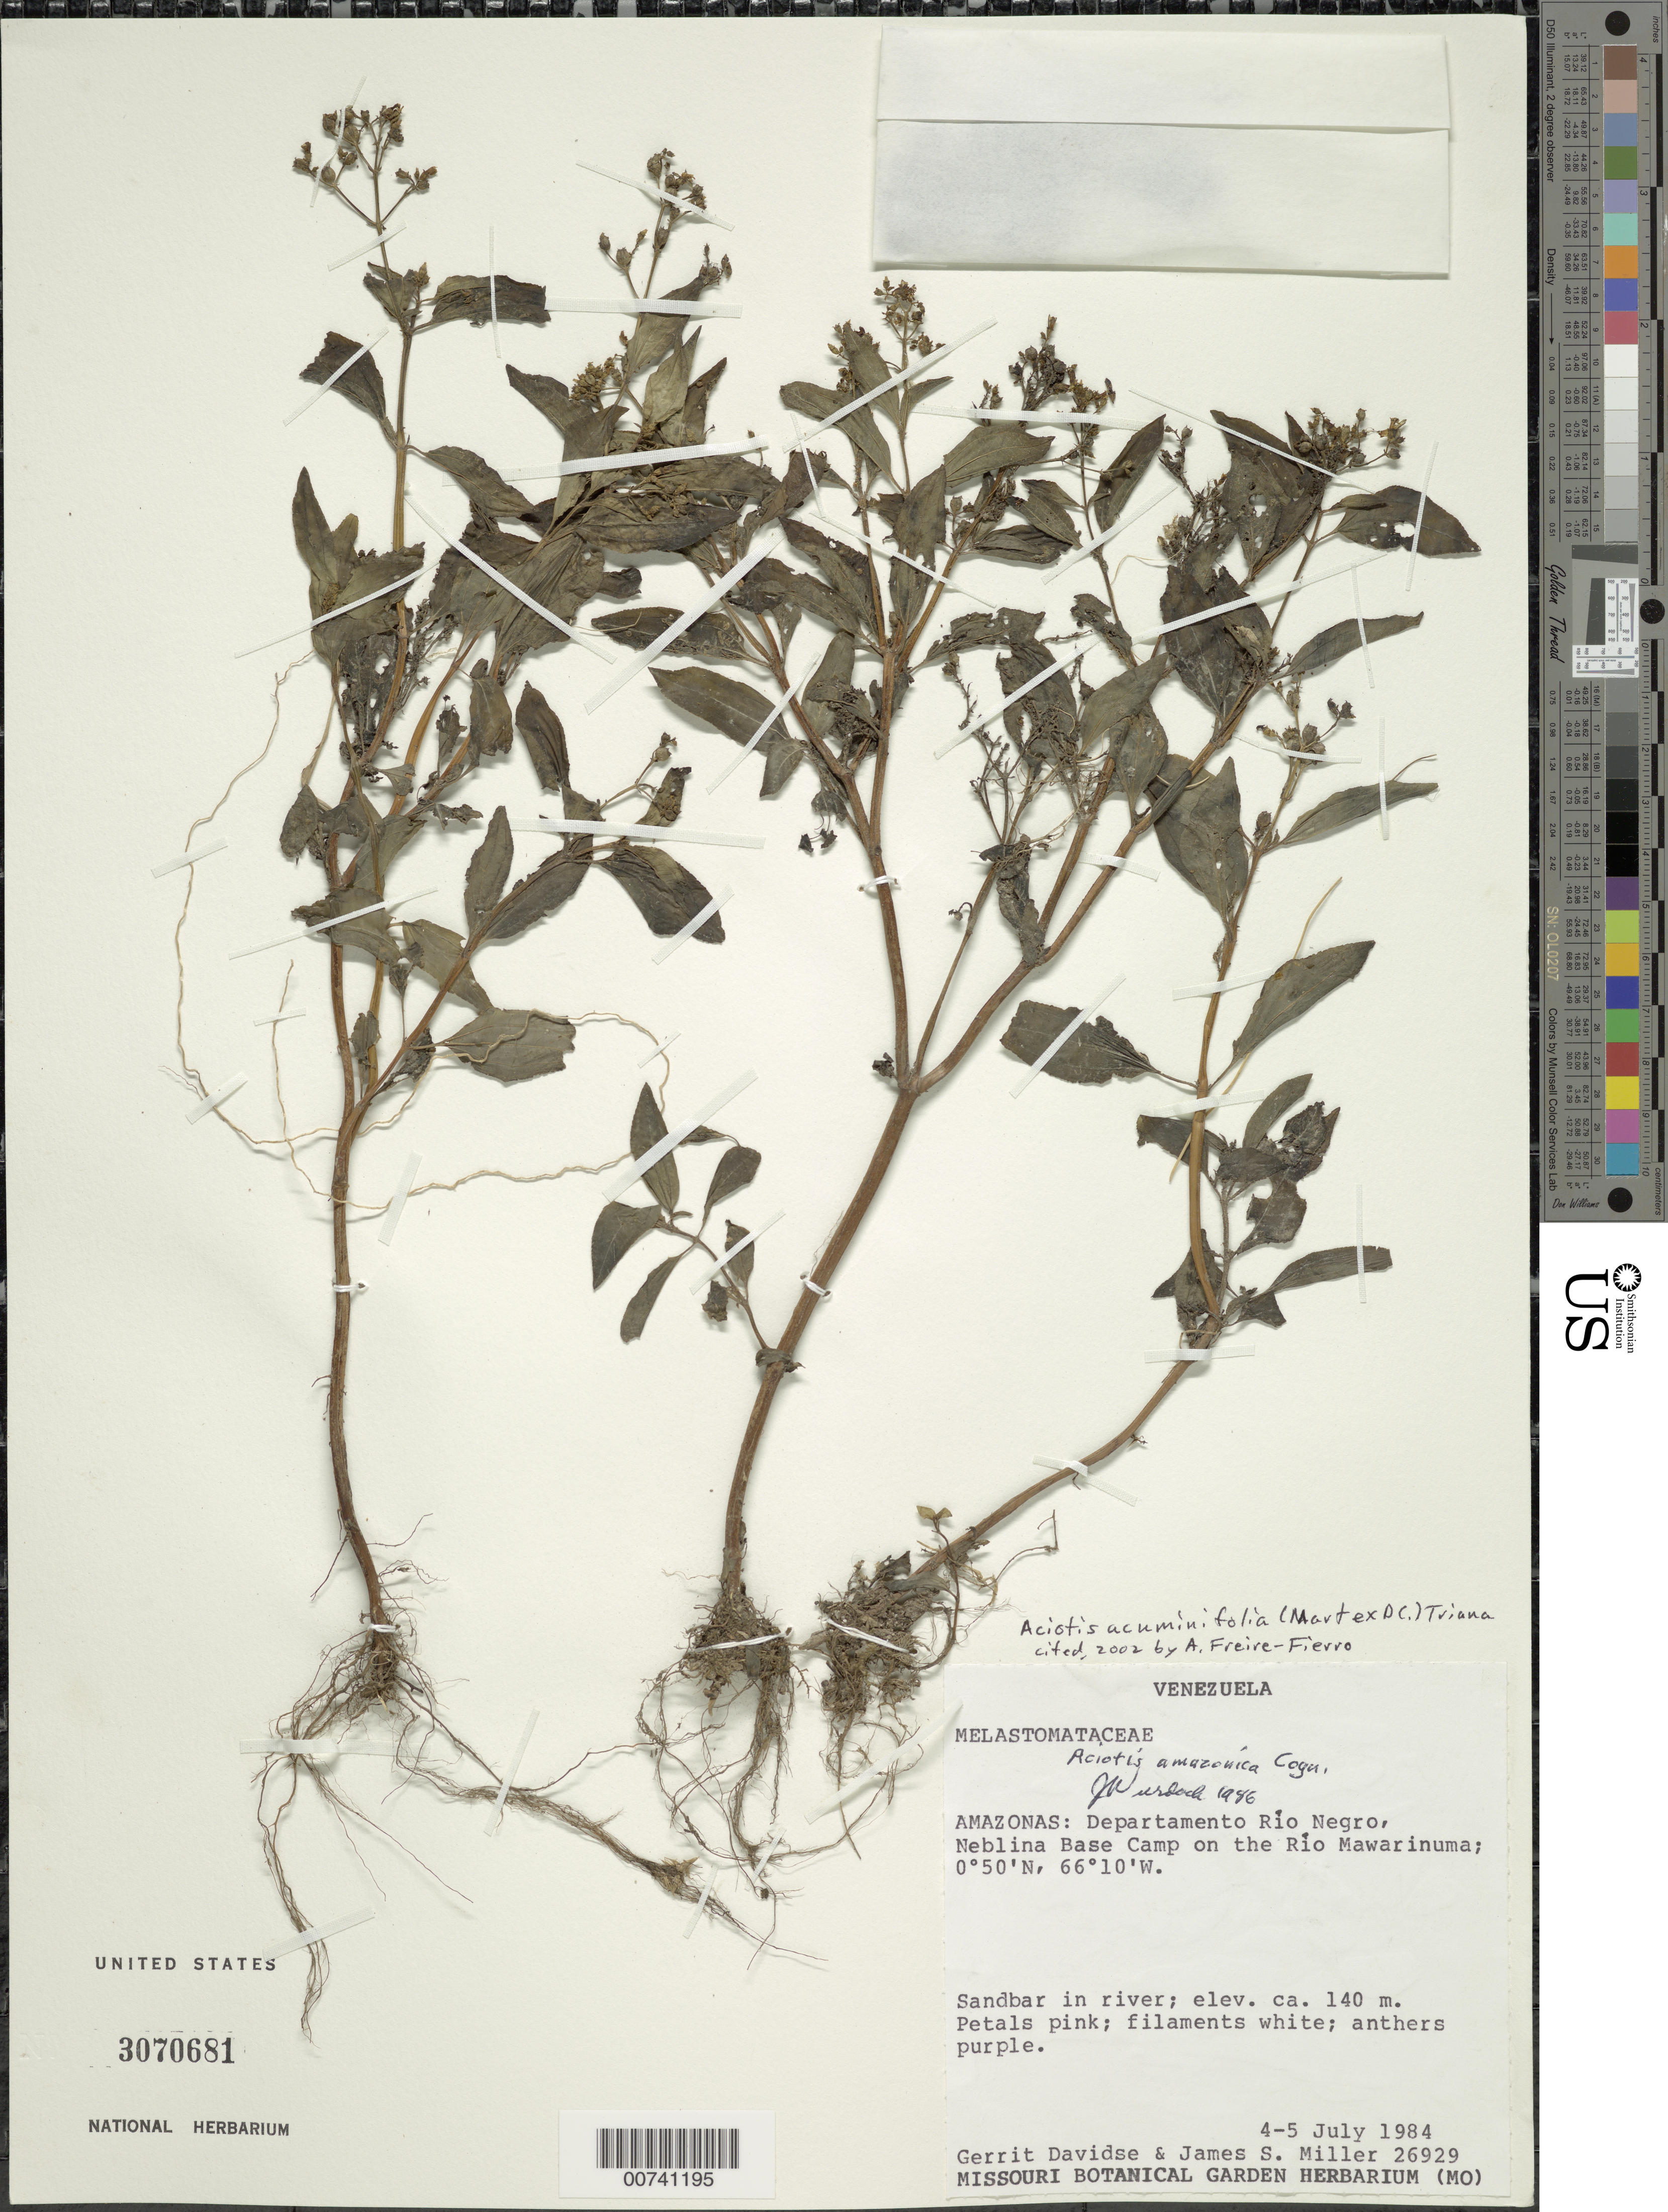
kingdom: Plantae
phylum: Tracheophyta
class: Magnoliopsida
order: Myrtales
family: Melastomataceae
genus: Aciotis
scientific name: Aciotis acuminifolia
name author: (Mart. ex DC.) Triana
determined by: Freire-Fierro, A.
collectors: G. Davidse & J. S. Miller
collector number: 26929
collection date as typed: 4-Jul-84 to 5-Jul-84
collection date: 1984-07-04/1984-07-05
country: Venezuela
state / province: Amazonas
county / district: Río Negro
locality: Neblina Base Camp, Río Mawarinuma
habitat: Sandbar in river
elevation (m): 140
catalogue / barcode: US 3070681